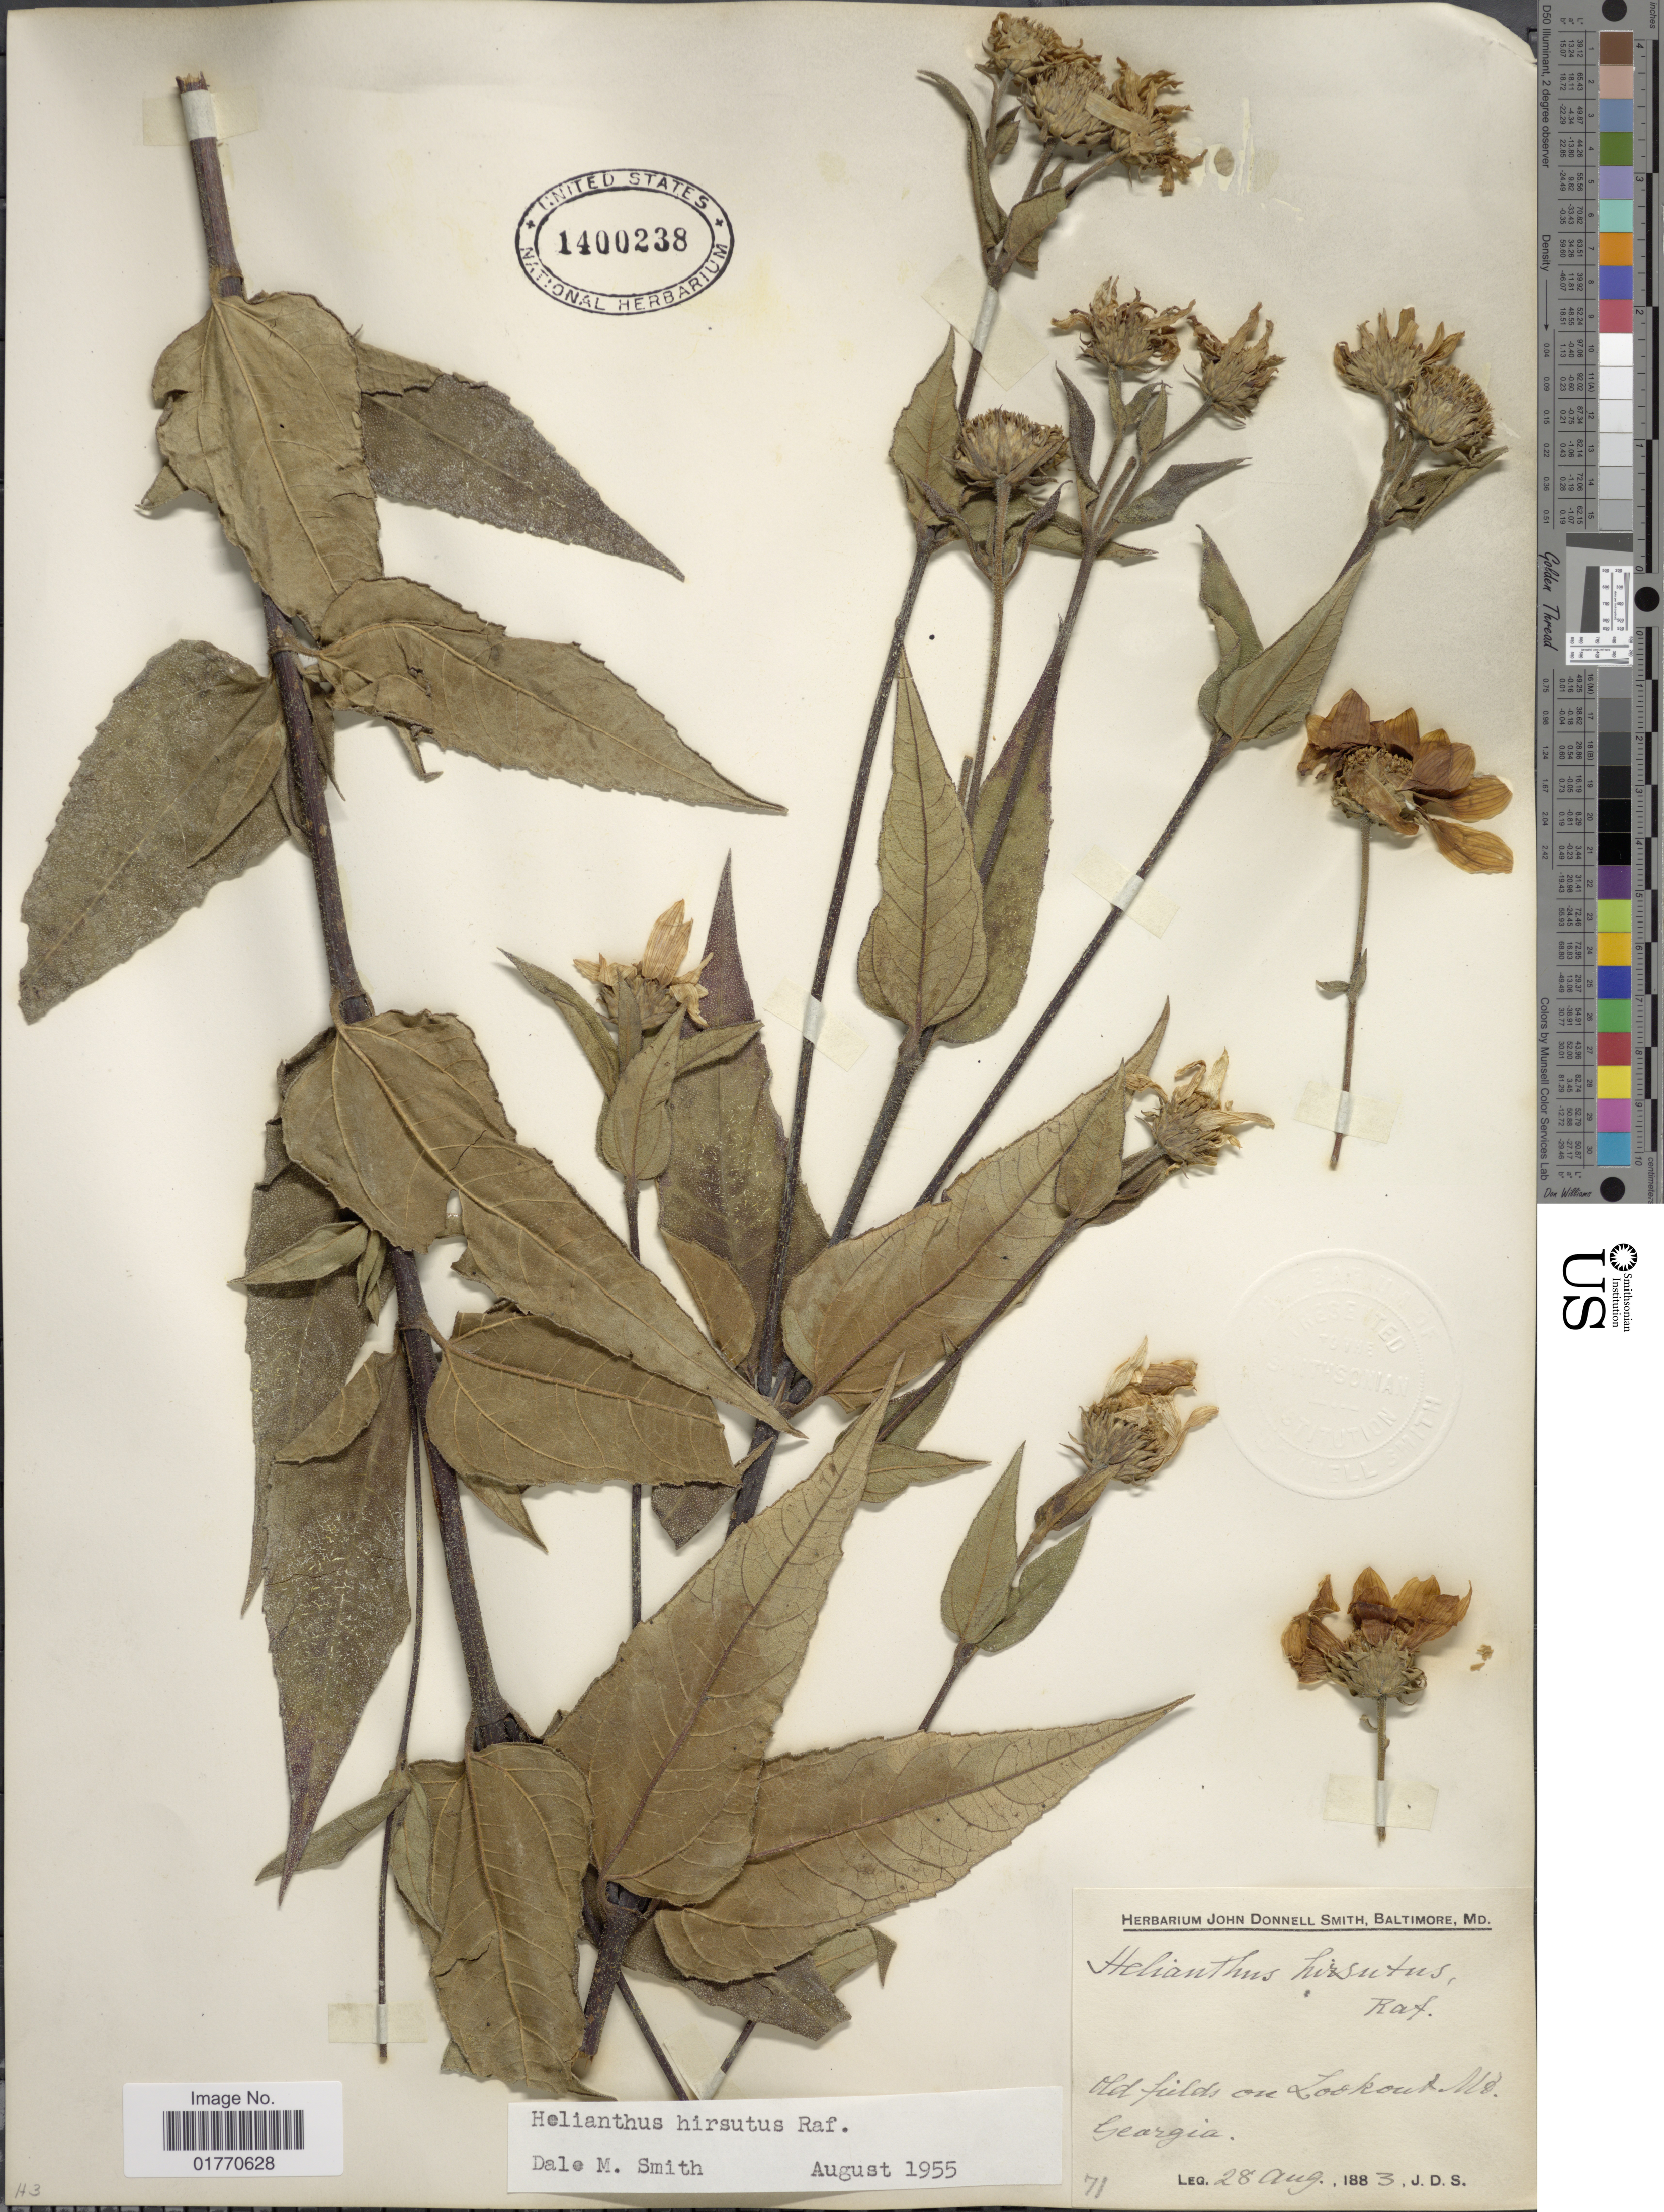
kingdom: Plantae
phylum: Tracheophyta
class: Magnoliopsida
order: Asterales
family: Asteraceae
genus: Helianthus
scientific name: Helianthus hirsutus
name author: Raf.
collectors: J. Donnell Smith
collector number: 71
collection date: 1883-08-28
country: United States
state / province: Georgia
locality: Md fields on Lookout Mt.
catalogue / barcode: US 1400238